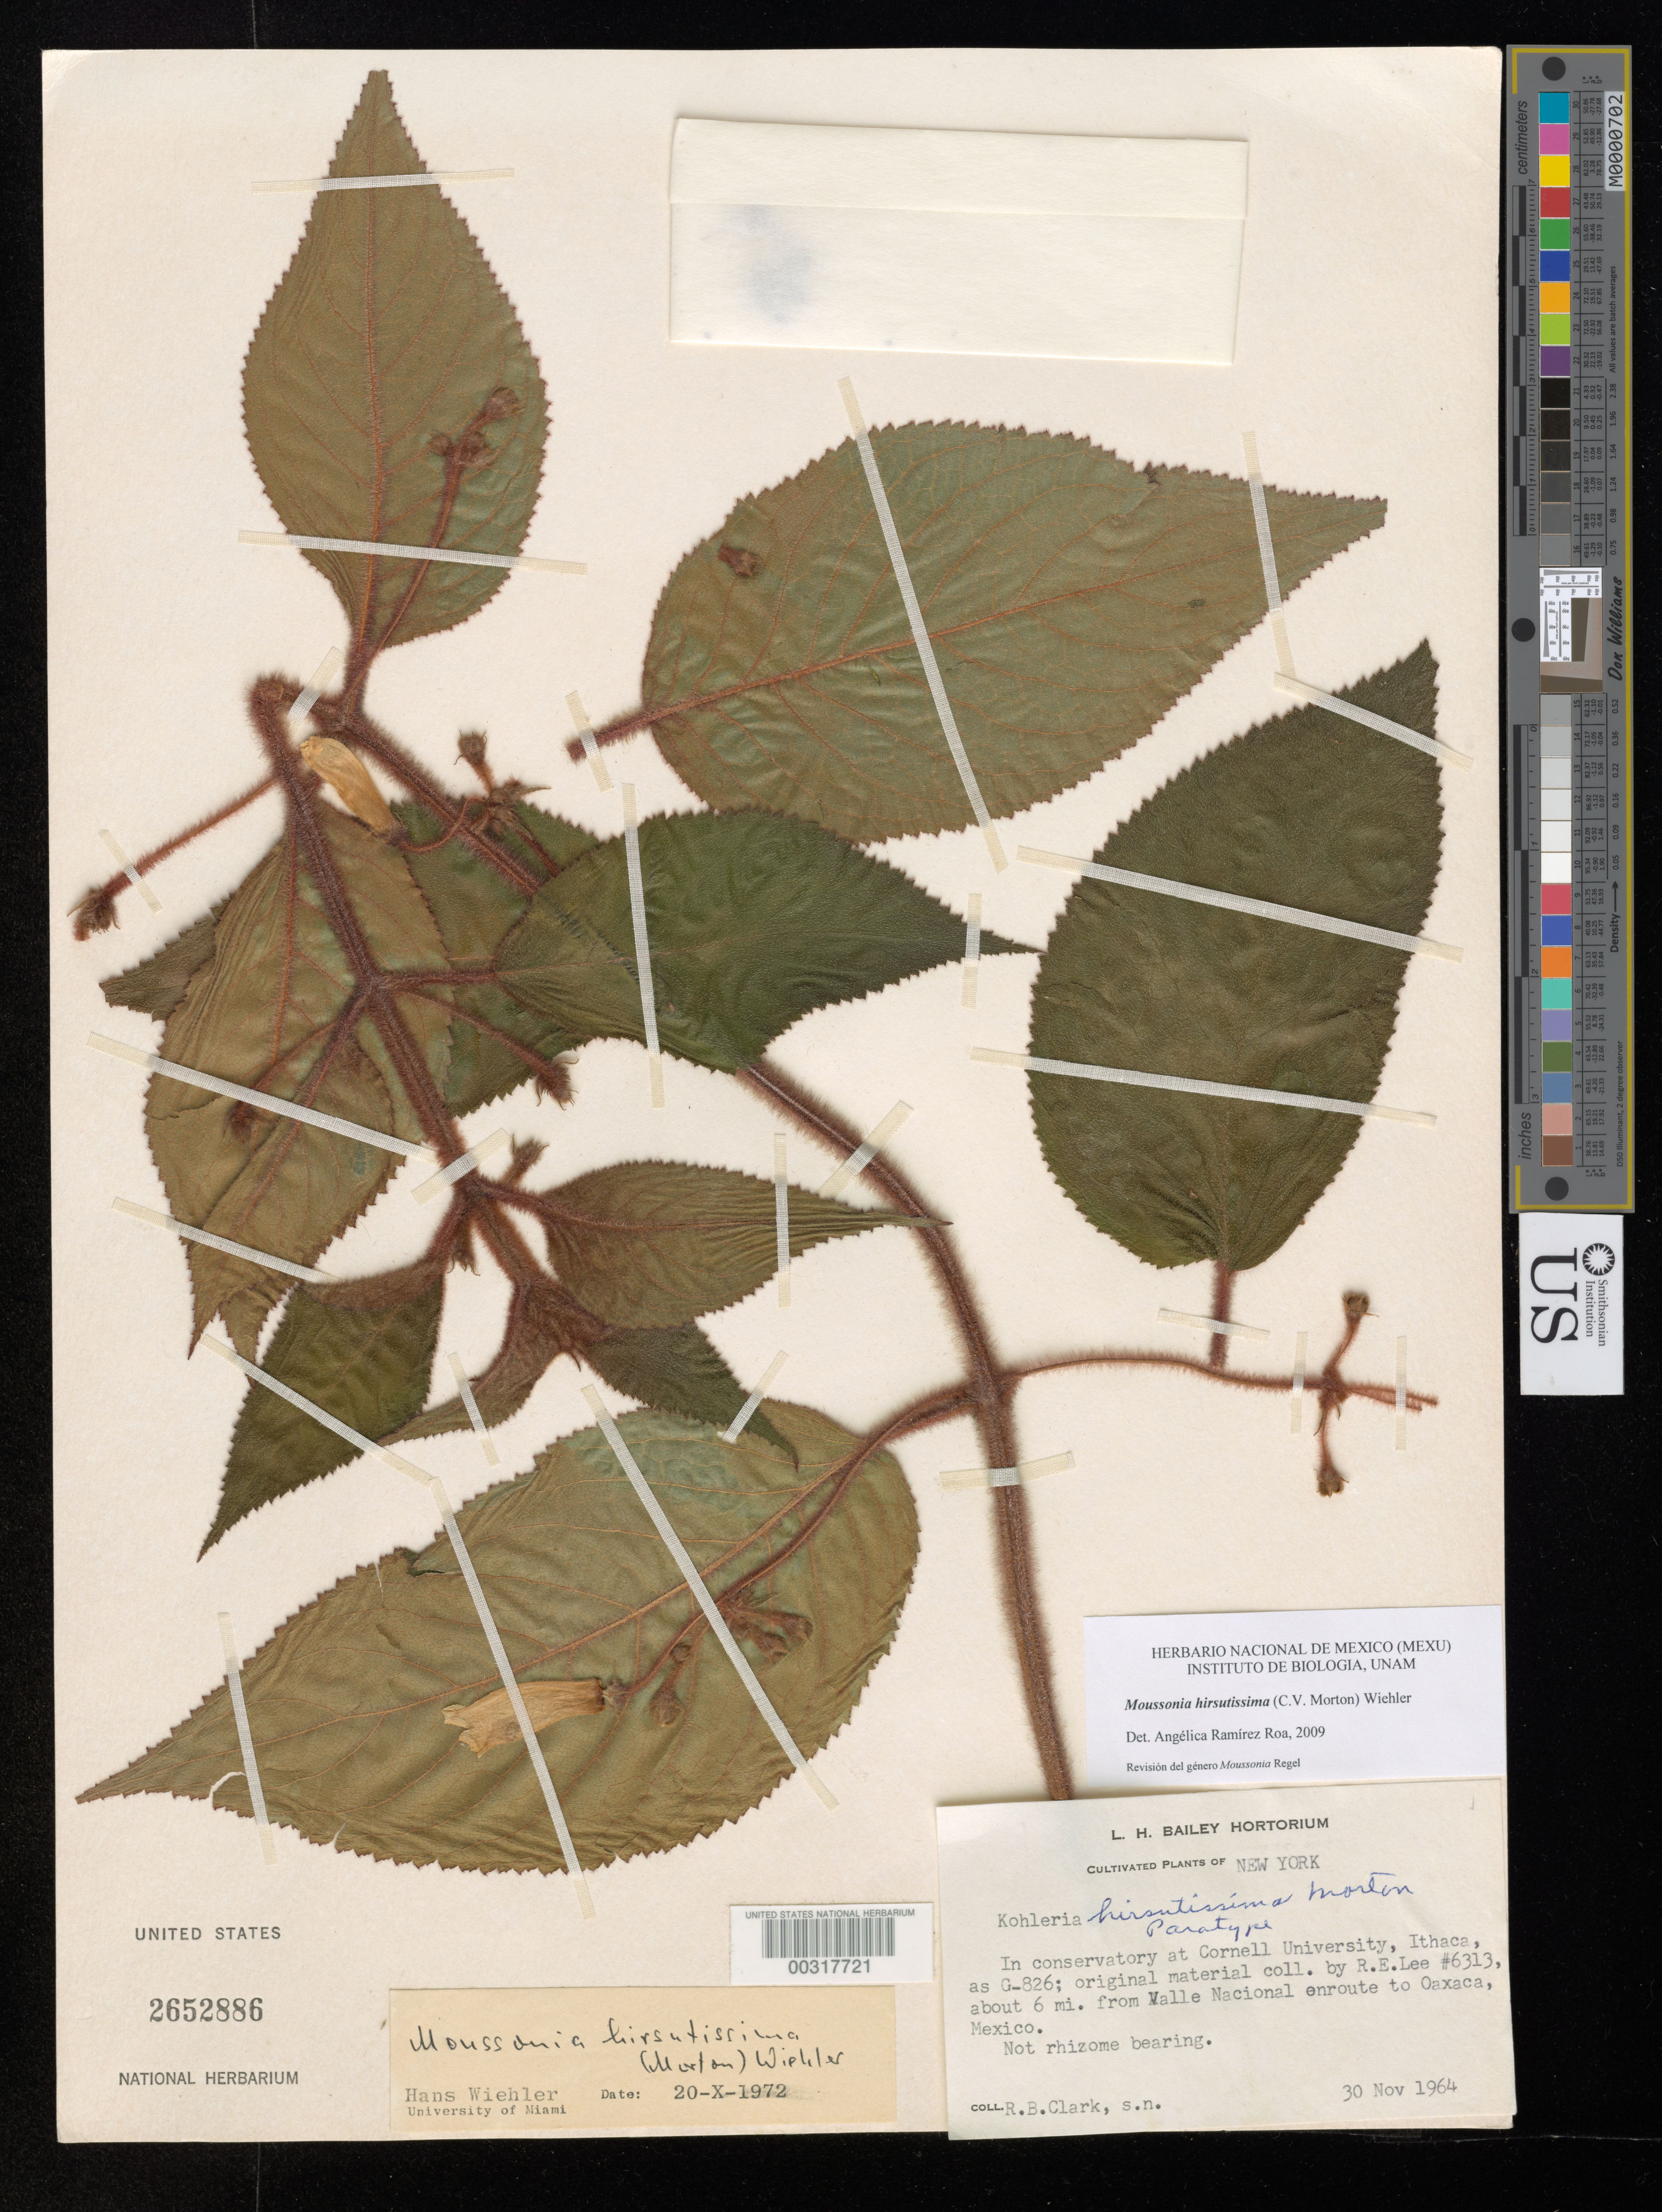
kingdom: Plantae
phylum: Tracheophyta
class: Magnoliopsida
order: Lamiales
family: Gesneriaceae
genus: Moussonia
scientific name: Moussonia hirsutissima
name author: (C.V. Morton) Wiehler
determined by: Ramírez-Roa, A.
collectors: R. B. Clark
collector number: s.n. [G-826]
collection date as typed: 30 Nov 1964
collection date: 1964-11-30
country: Mexico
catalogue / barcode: US 2652886